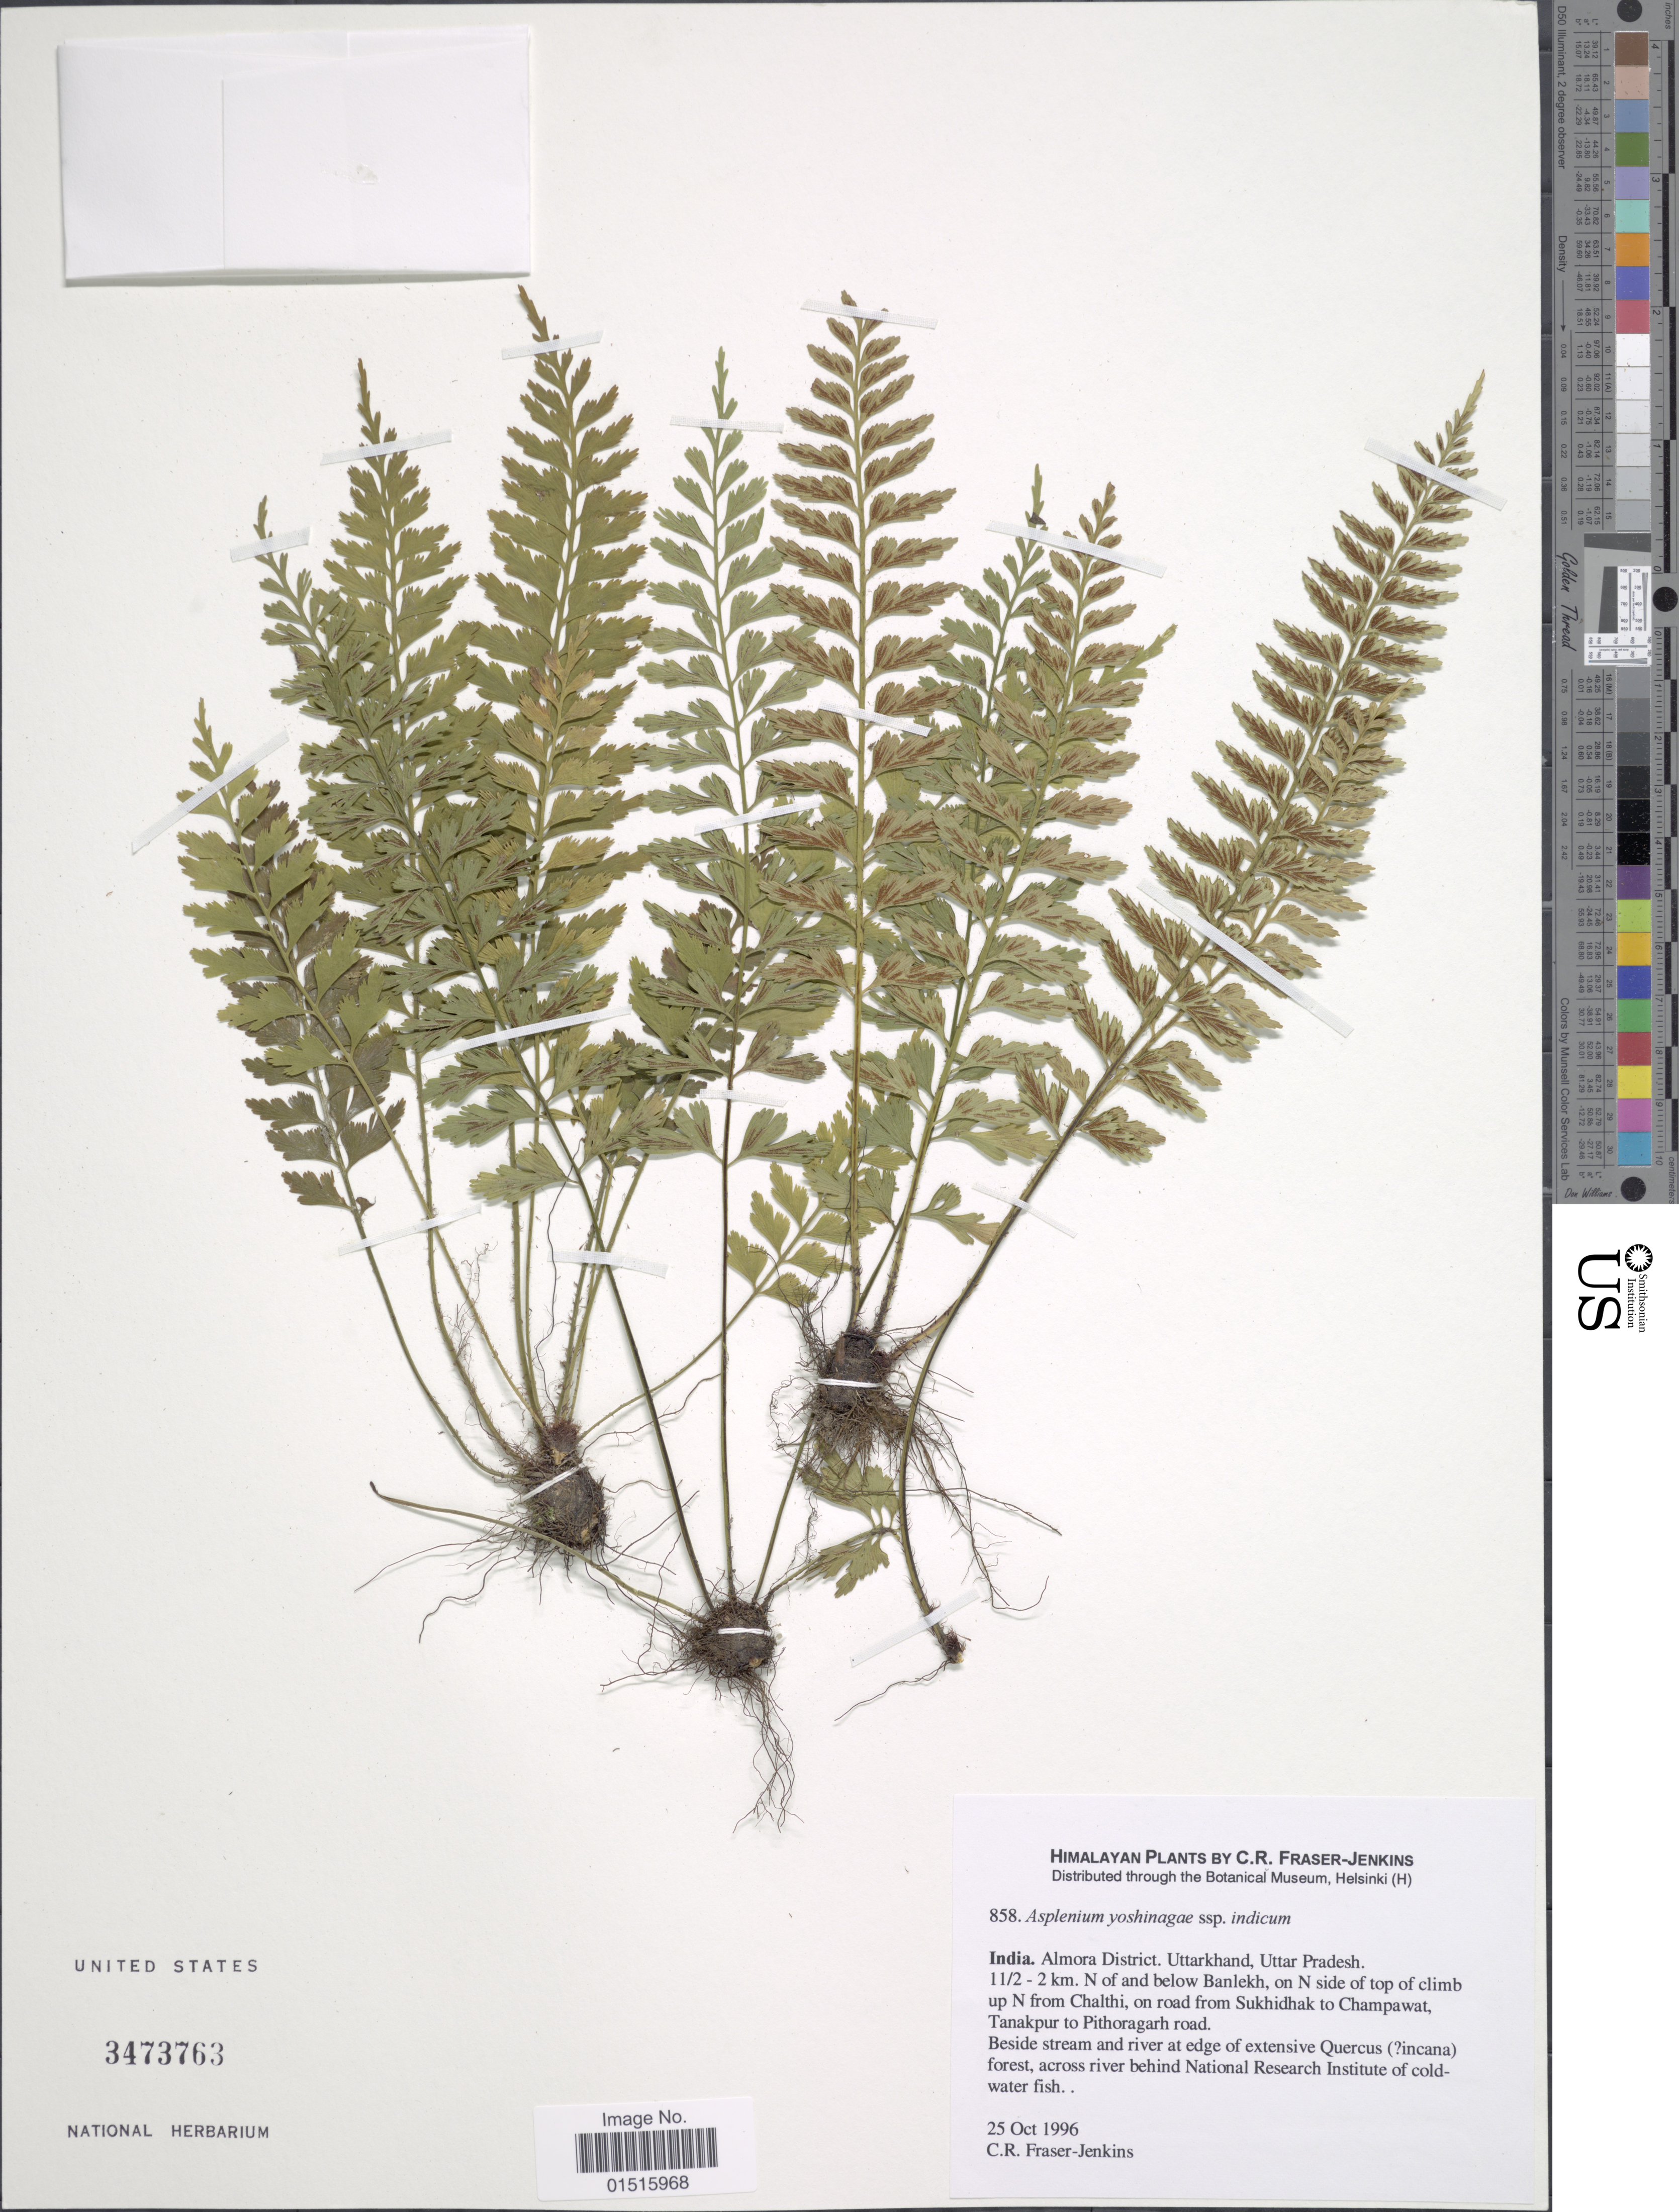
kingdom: Plantae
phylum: Tracheophyta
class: Polypodiopsida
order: Polypodiales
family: Aspleniaceae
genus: Asplenium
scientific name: Asplenium yoshinagae var. planicaule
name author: (Wall. ex Mett.) C.V. Morton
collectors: C. R. Fraser-Jenkins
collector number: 858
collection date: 1996-10-25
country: India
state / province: Uttar Pradesh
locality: Almora District, Uttarkhand, 11/2 - 2 km. N of and below Banlekh, on N side of top of climb up N from Chalthi, on road from Sukhidhak to Champawat, Tanakpur to Pithoragargh road. Himlayan Plants.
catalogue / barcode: US 3473763